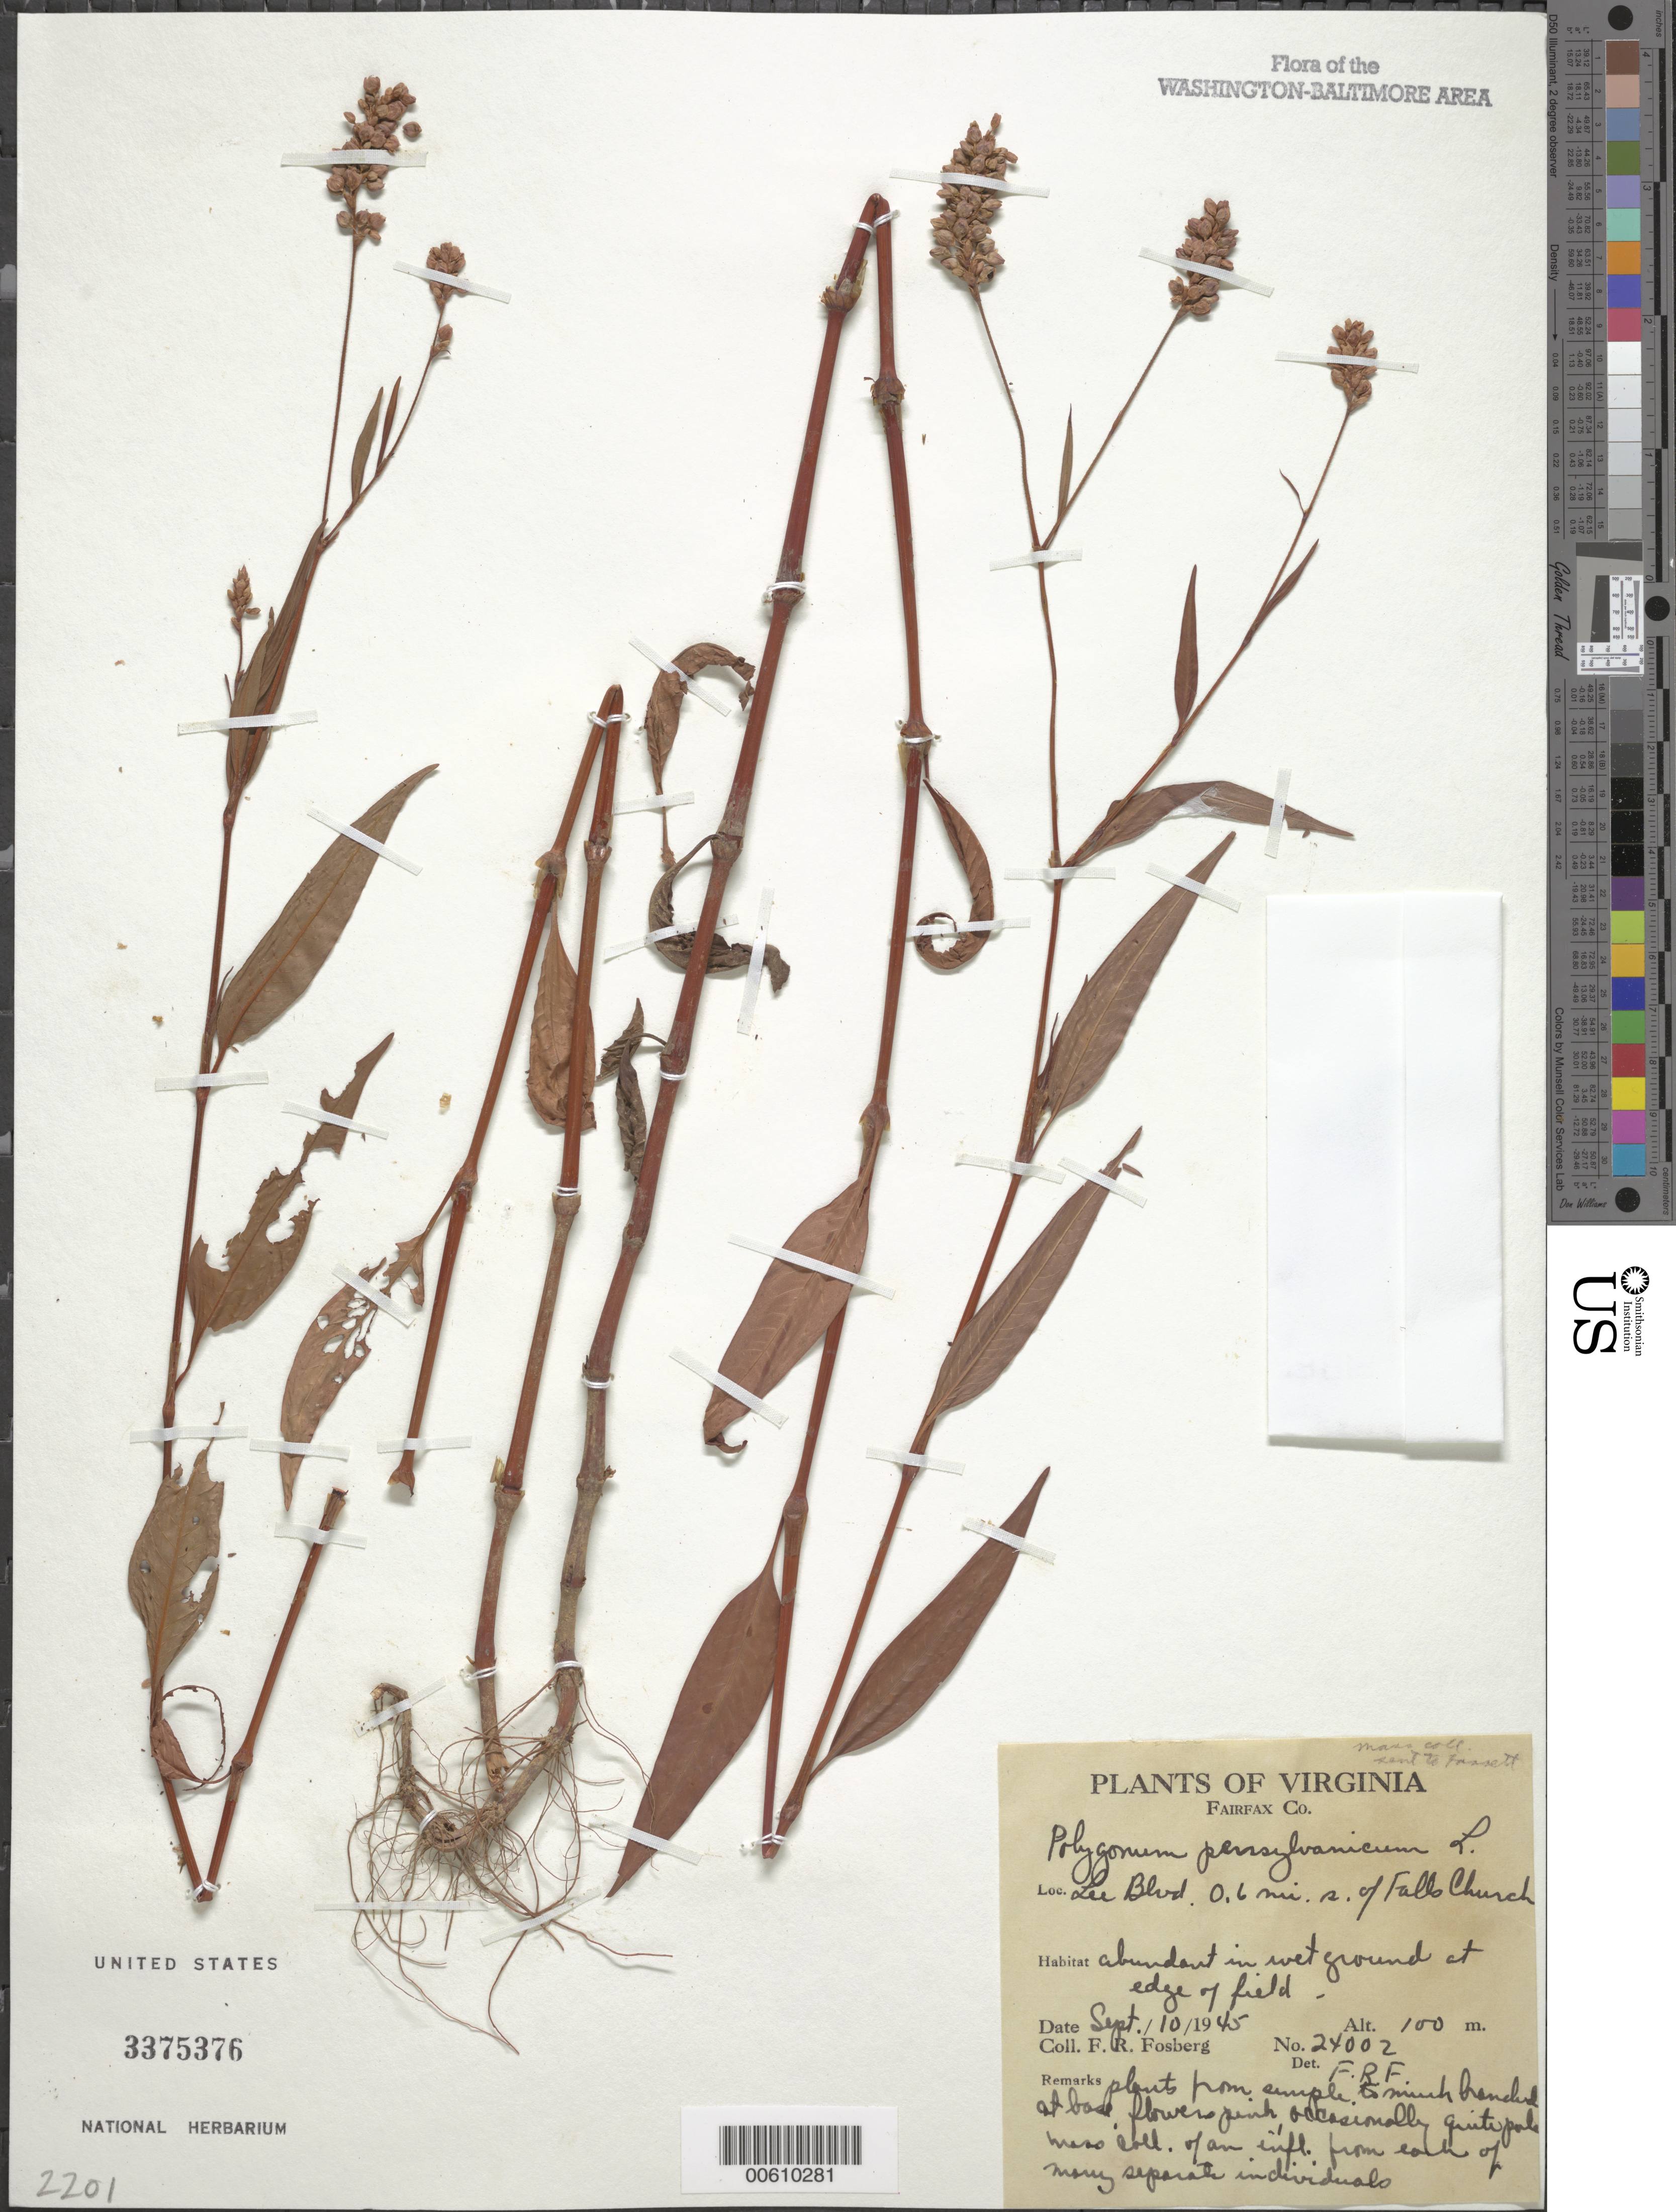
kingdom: Plantae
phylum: Tracheophyta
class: Magnoliopsida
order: Caryophyllales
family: Polygonaceae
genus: Persicaria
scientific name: Persicaria pensylvanica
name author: (L.) M. Gómez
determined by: Atha, D. E.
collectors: F. R. Fosberg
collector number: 24002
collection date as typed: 10 Sep 1945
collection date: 1945-09-10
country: United States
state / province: Virginia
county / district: Fairfax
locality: Lee Blvd., S of Falls Church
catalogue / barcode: US 3375376